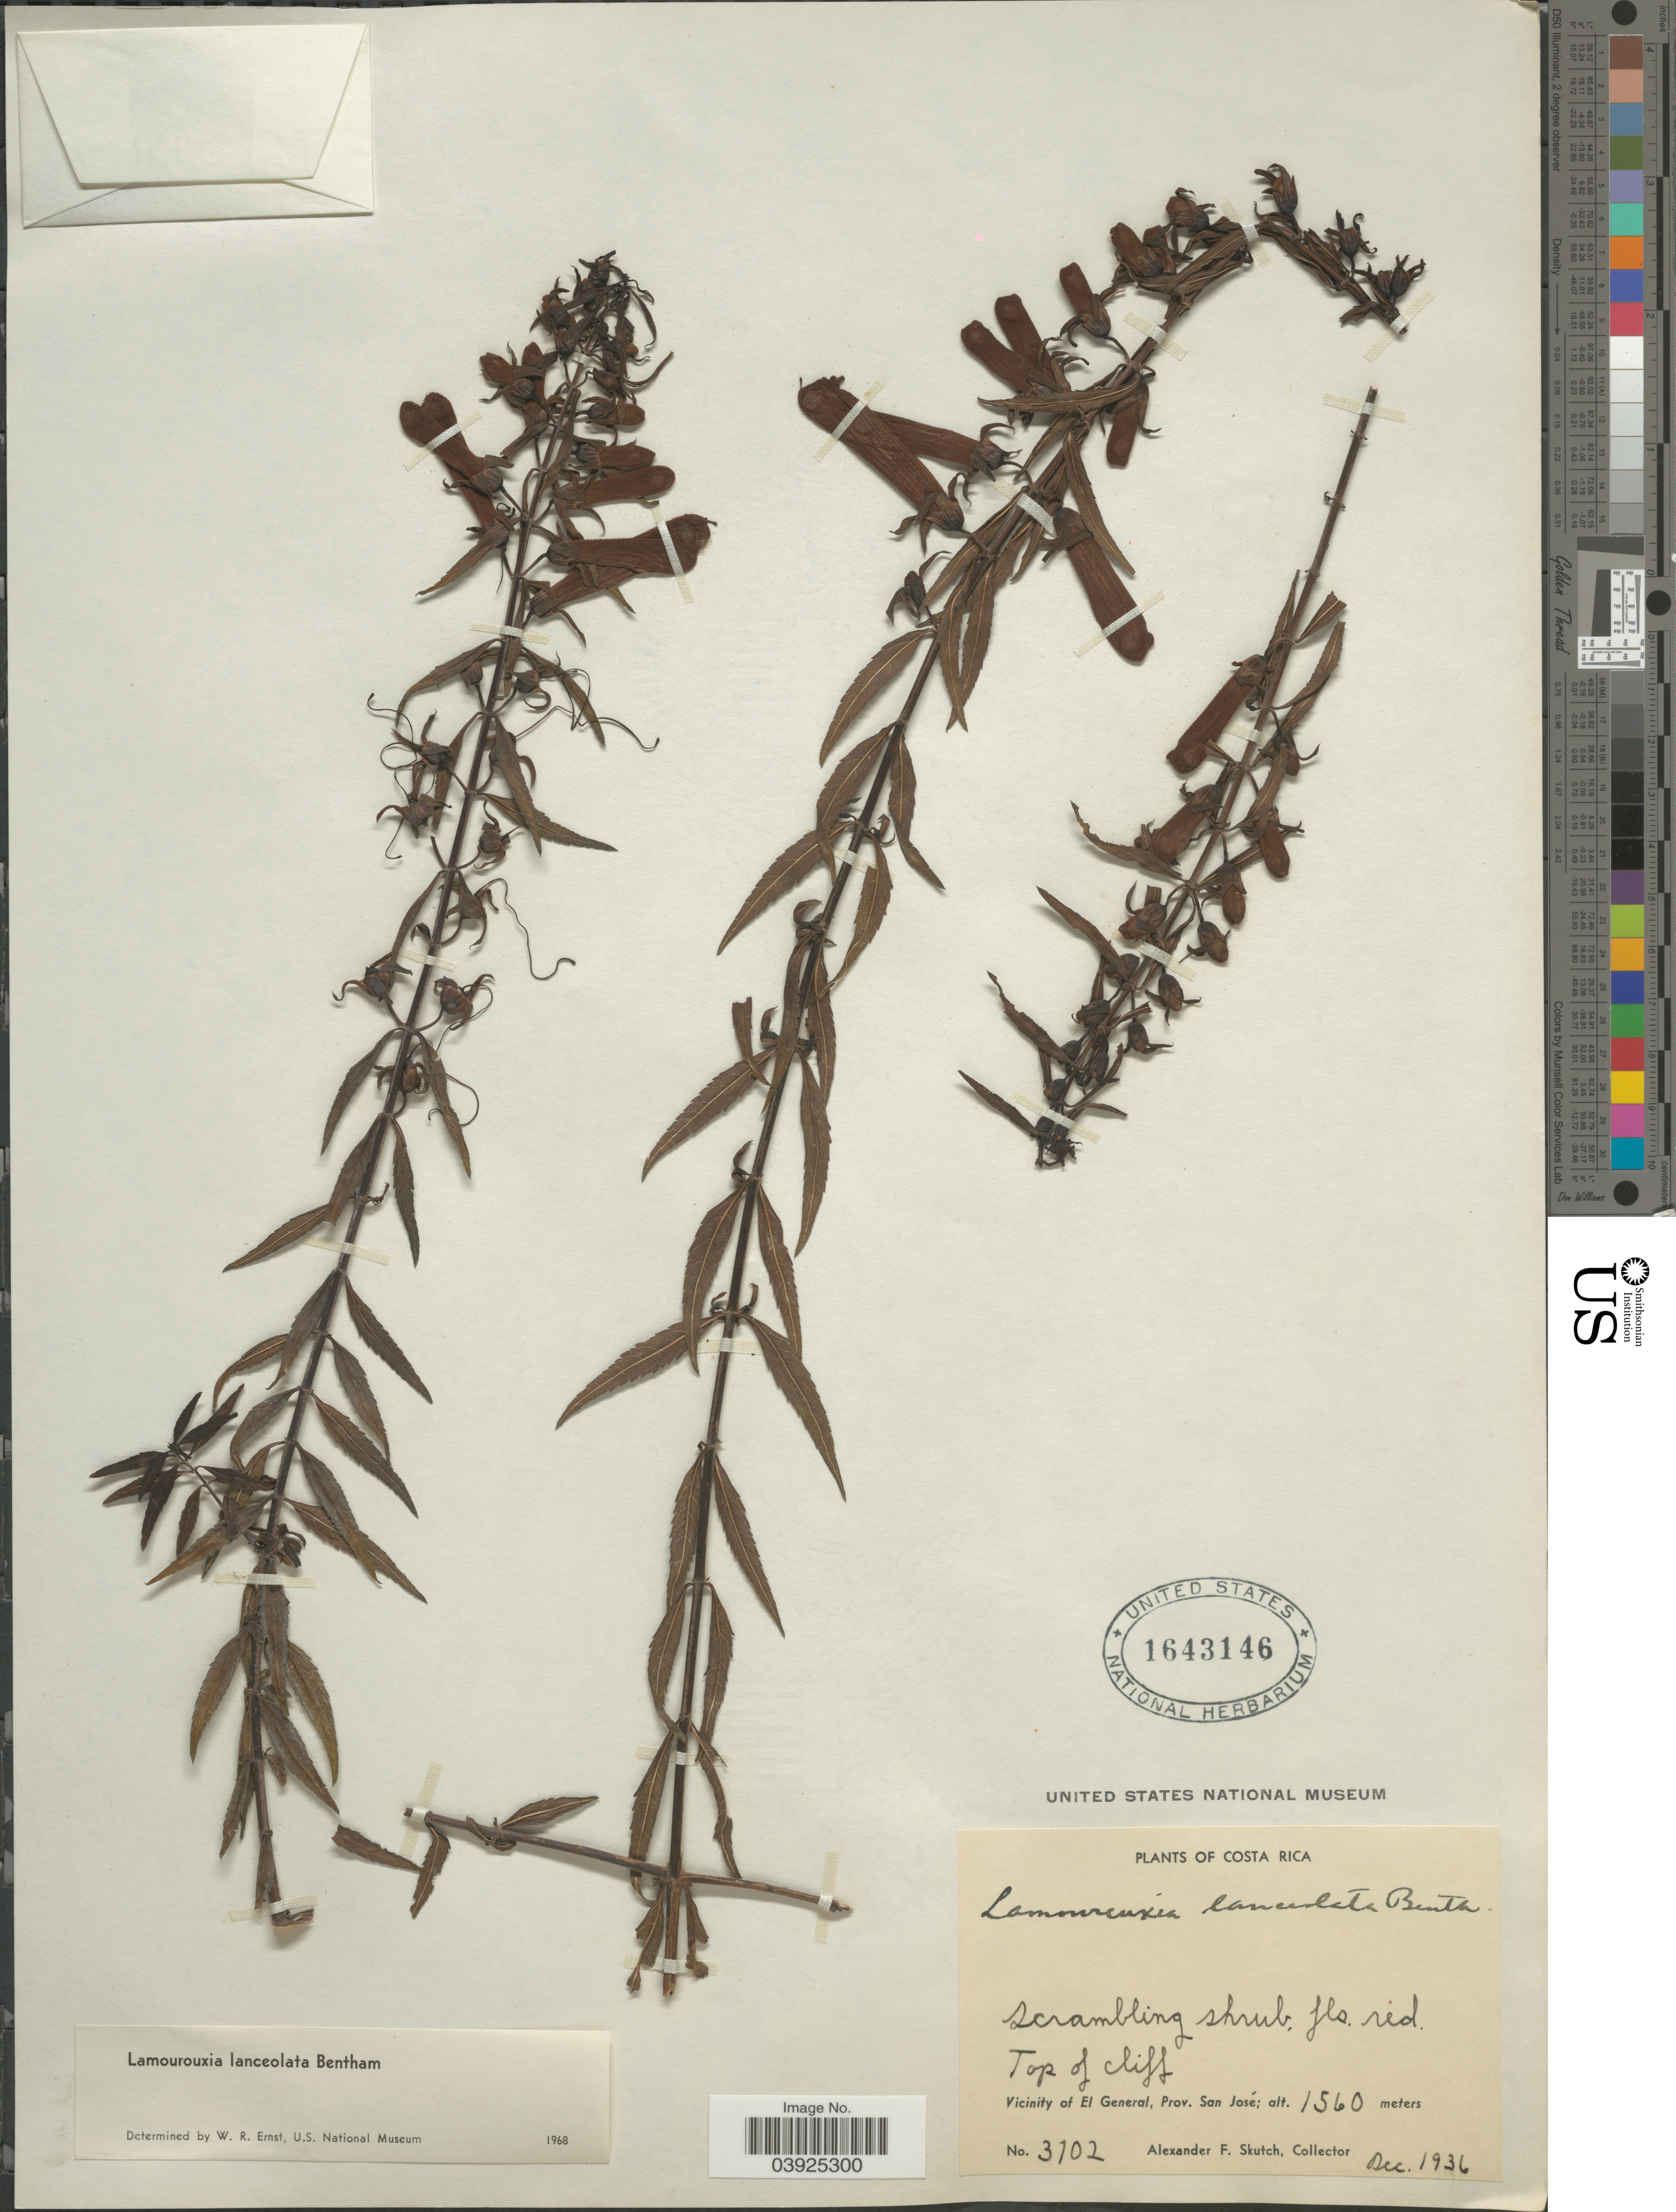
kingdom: Plantae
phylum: Tracheophyta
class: Magnoliopsida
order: Lamiales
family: Orobanchaceae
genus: Lamourouxia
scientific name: Lamourouxia lanceolata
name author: Benth.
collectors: A. F. Skutch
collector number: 3102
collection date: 1936-12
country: Costa Rica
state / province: San José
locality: Top of cliff. Vicinity of El General.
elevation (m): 1560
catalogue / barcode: US 1643146